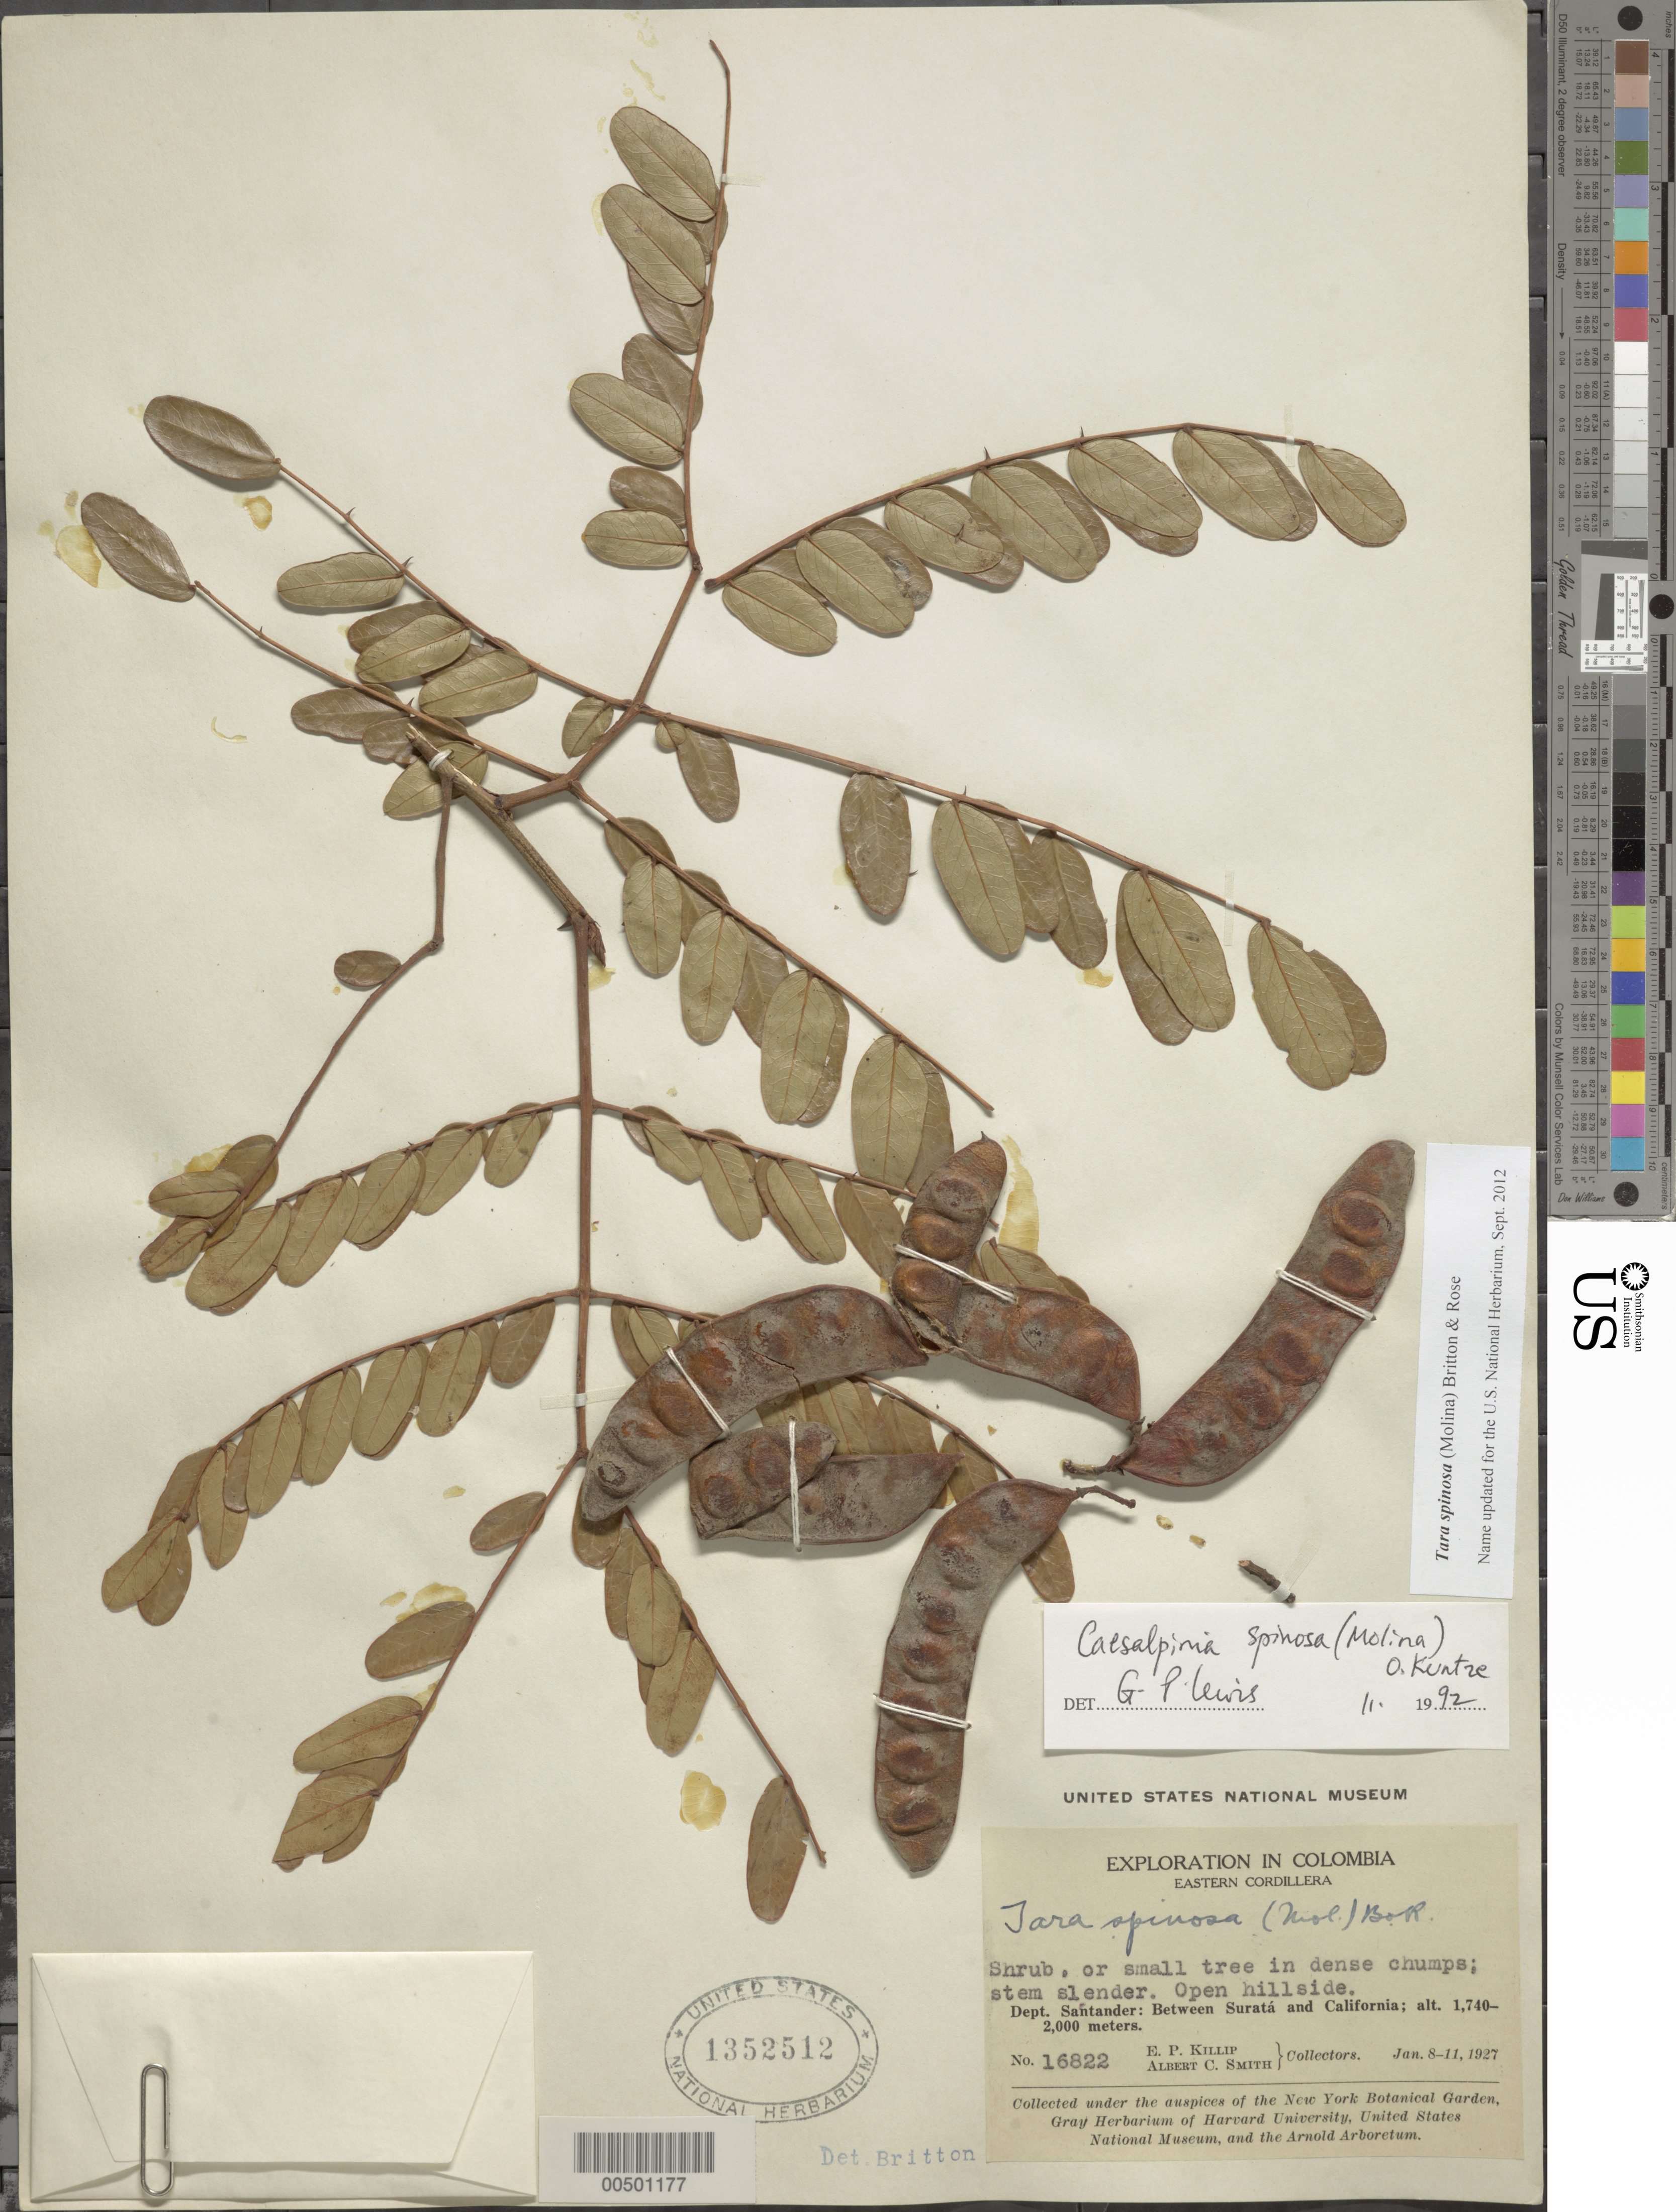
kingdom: Plantae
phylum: Tracheophyta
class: Magnoliopsida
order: Fabales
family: Fabaceae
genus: Tara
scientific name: Tara spinosa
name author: (Molina) Britton & Rose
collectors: E. P. Killip & A. C. Smith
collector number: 16822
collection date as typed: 08 Jan 1927 to 11 Jan 1927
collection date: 1927-01-08/1927-01-11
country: Colombia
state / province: Santander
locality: Between Surata and California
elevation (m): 1740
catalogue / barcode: US 1352512